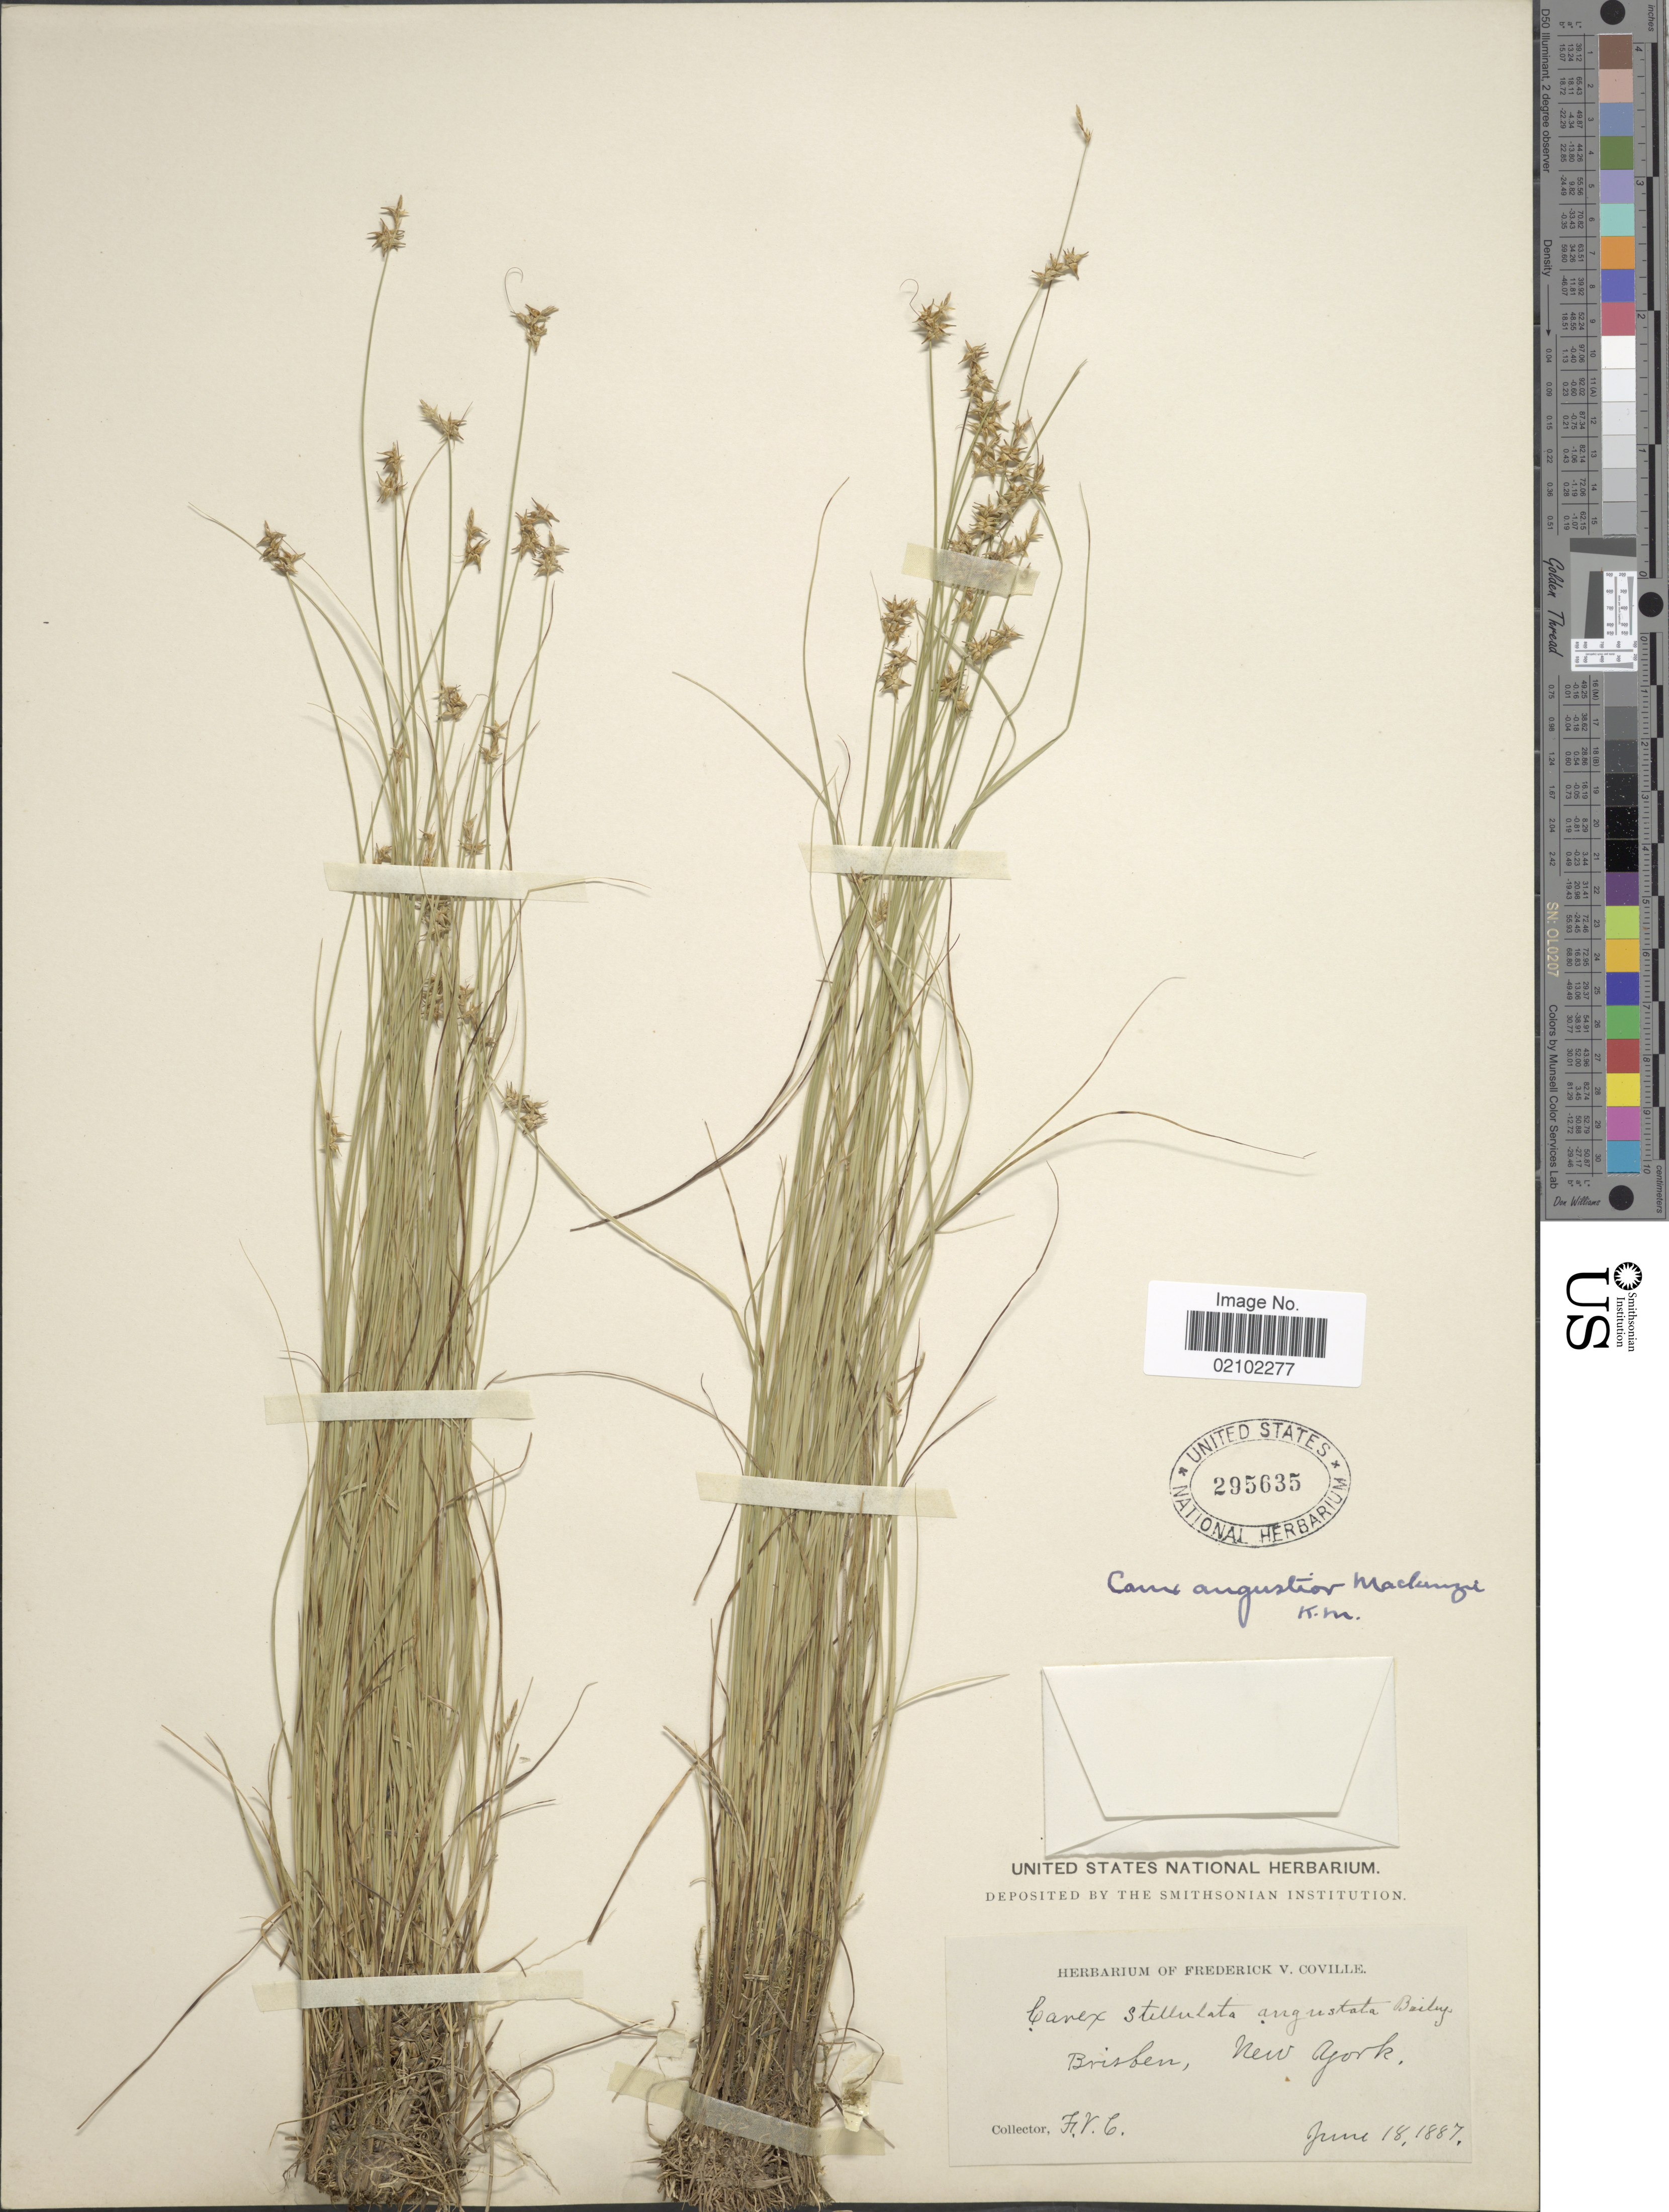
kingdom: Plantae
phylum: Tracheophyta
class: Liliopsida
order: Poales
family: Cyperaceae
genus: Carex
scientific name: Carex echinata subsp. echinata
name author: Murray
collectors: F. V. Coville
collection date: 1887-06-18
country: United States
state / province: New York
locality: Brisben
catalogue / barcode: US 295635